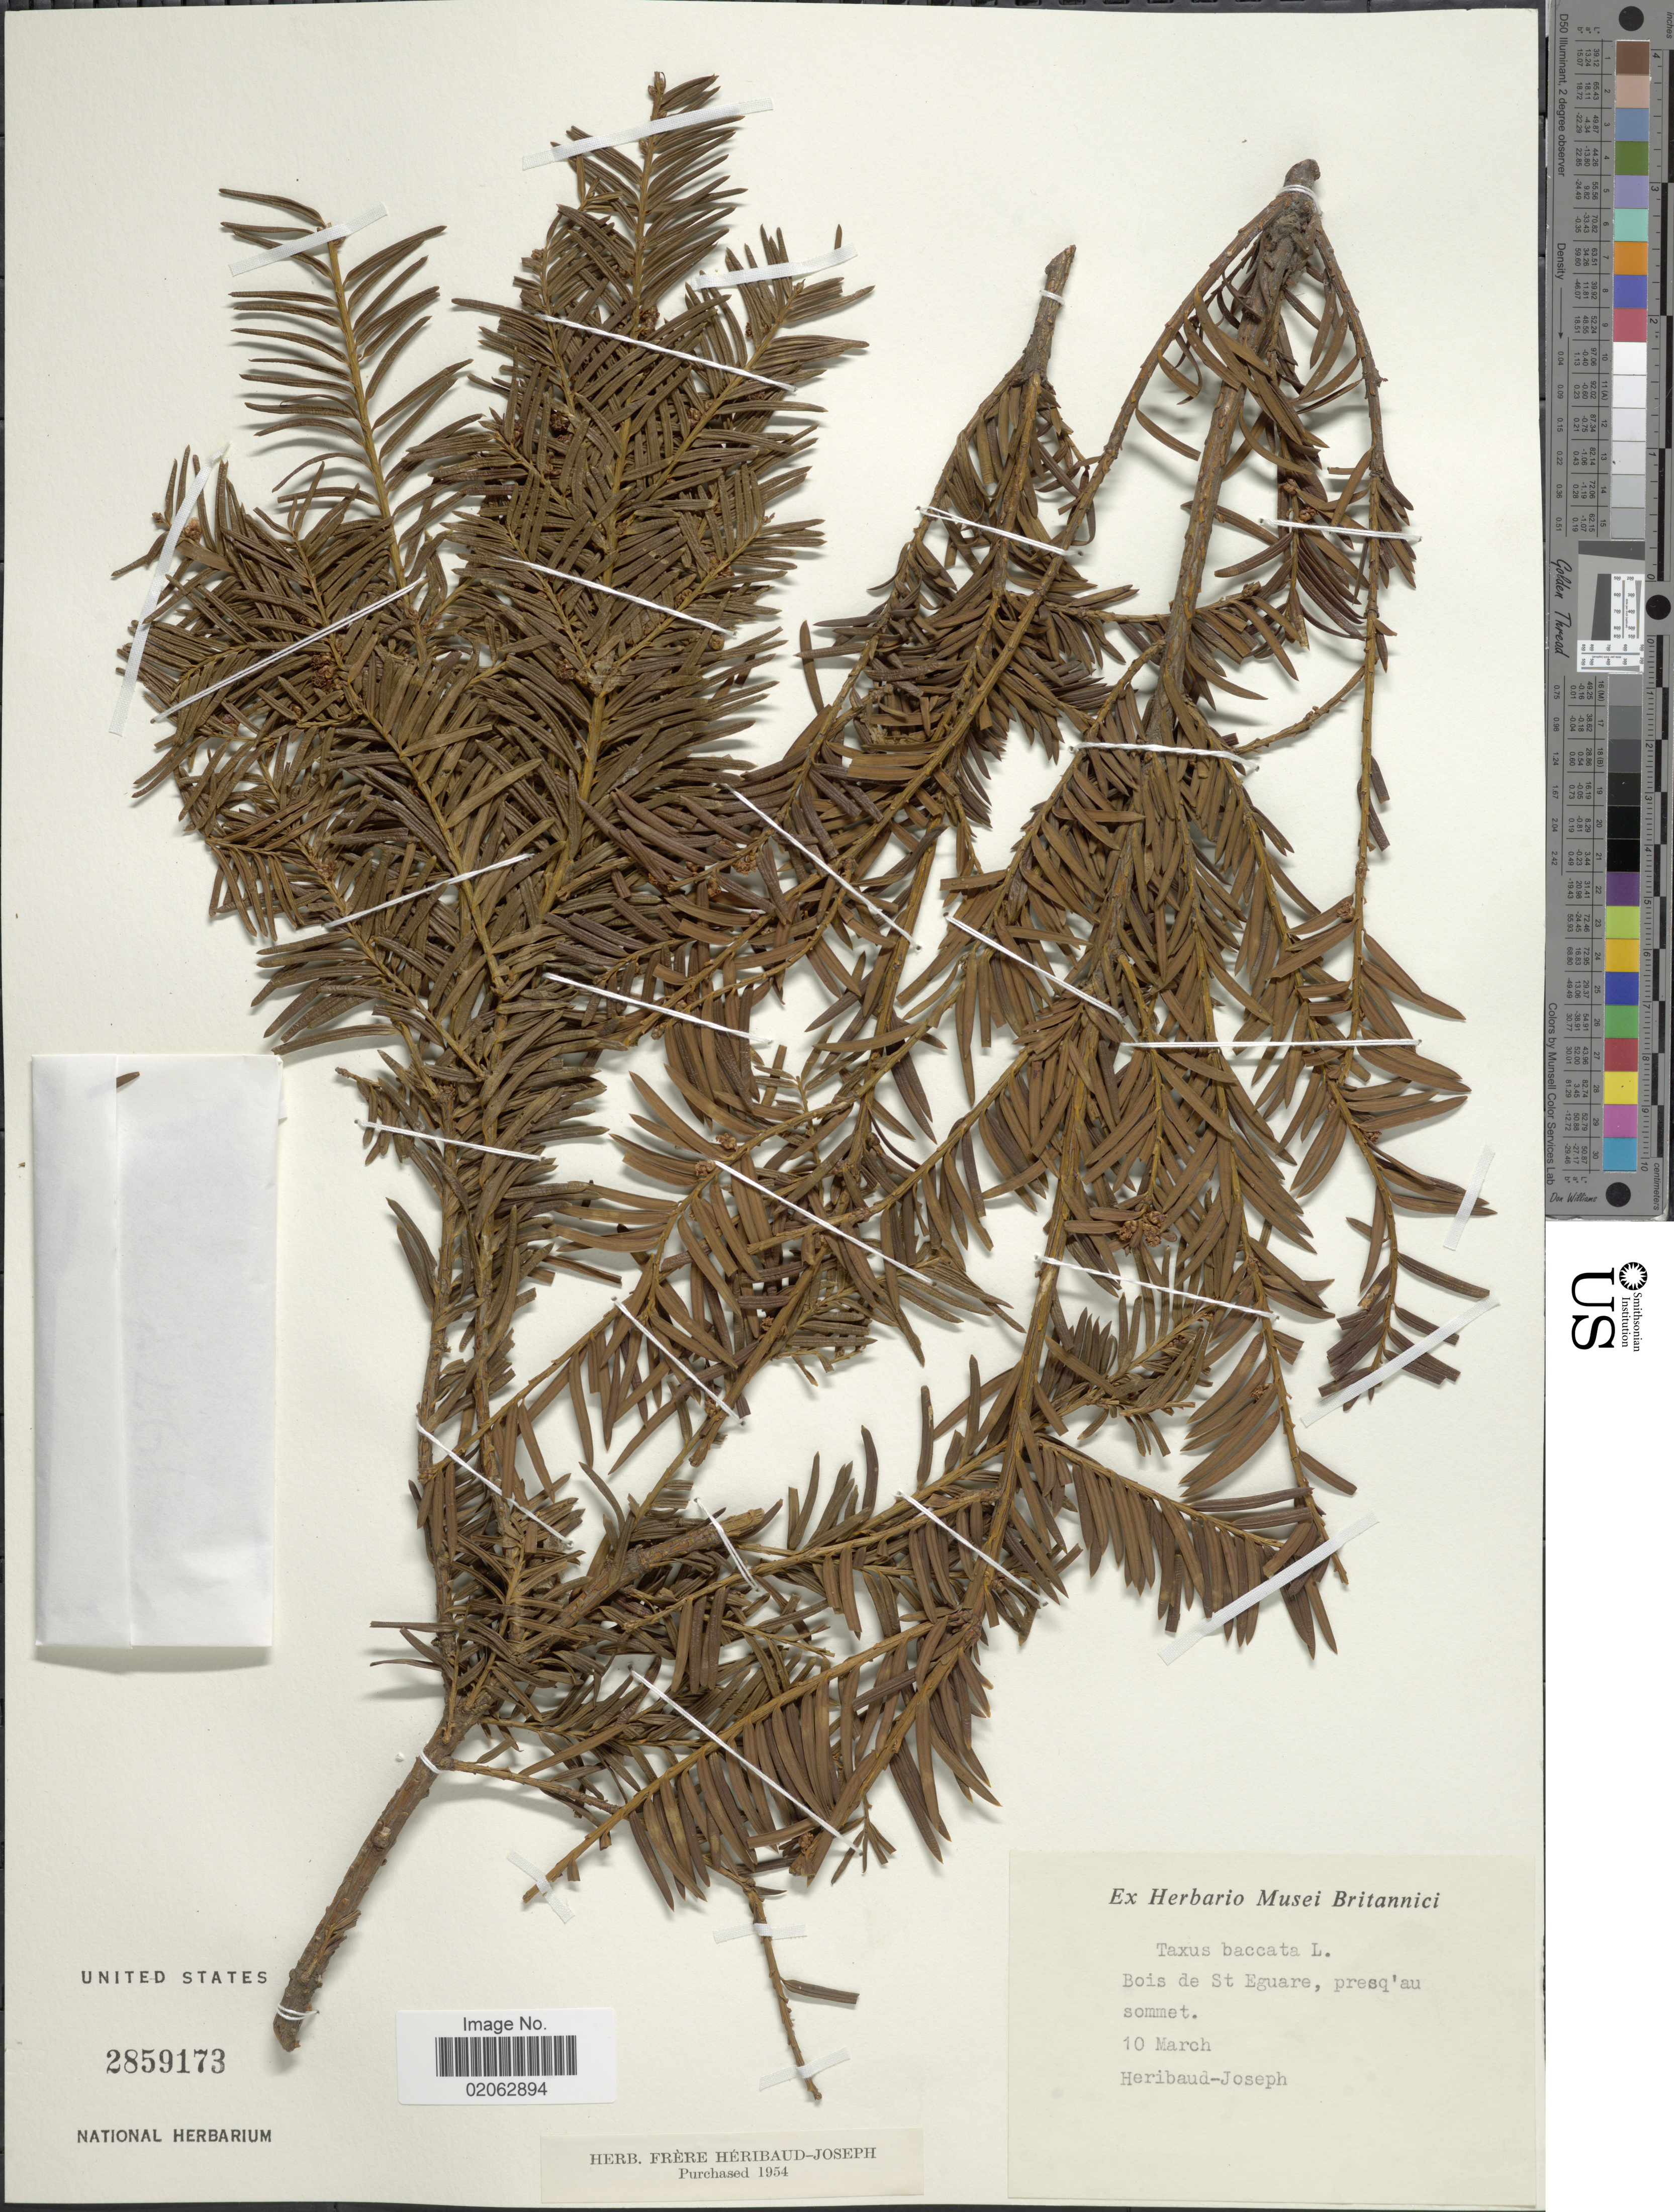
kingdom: Plantae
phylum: Tracheophyta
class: Pinopsida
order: Pinales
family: Taxaceae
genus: Taxus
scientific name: Taxus baccata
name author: L.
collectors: Héribaud-Joseph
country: Nigeria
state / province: Edo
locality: Bois de St Eguare, presq'au sommet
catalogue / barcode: US 2859173